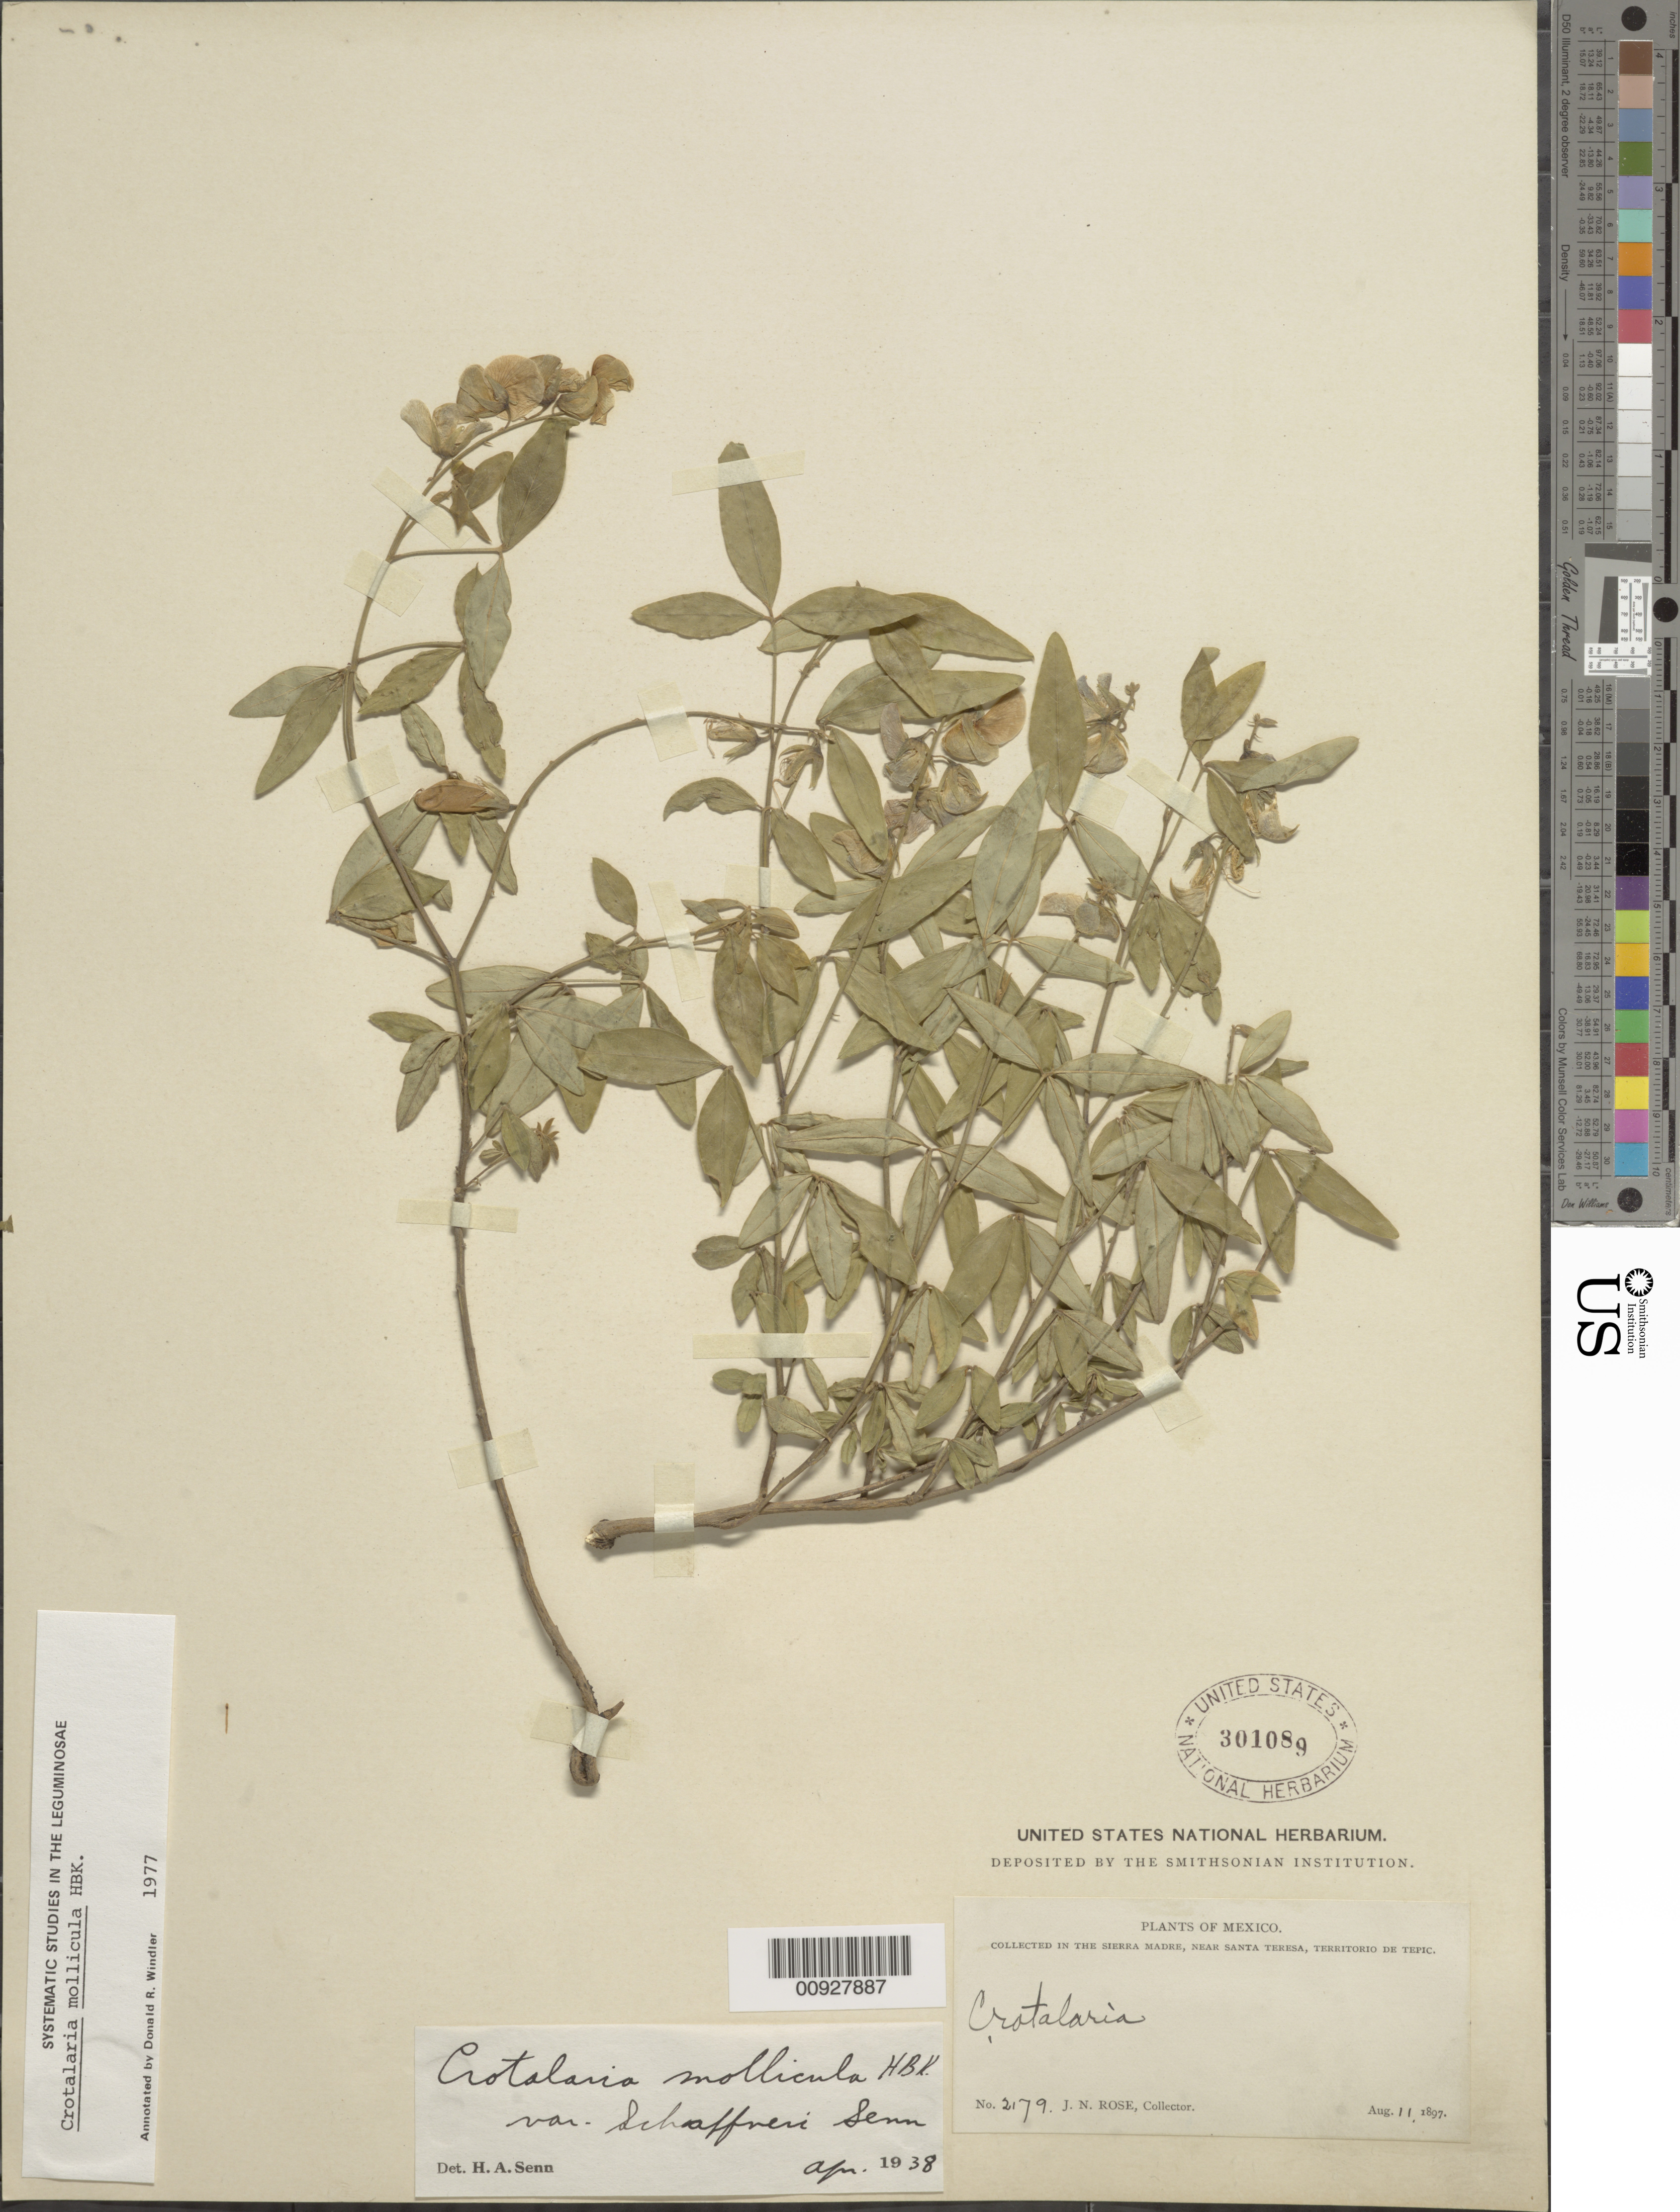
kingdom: Plantae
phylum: Tracheophyta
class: Magnoliopsida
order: Fabales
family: Fabaceae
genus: Crotalaria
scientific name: Crotalaria mollicula var. schaffneri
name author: H. Senn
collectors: J. N. Rose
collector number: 2179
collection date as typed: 11 Aug 1897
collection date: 1897-08-11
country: Mexico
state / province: Nayarit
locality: In the Sierra Madre, near Santa Teresa, territorio de Tepic.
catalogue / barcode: US 301089